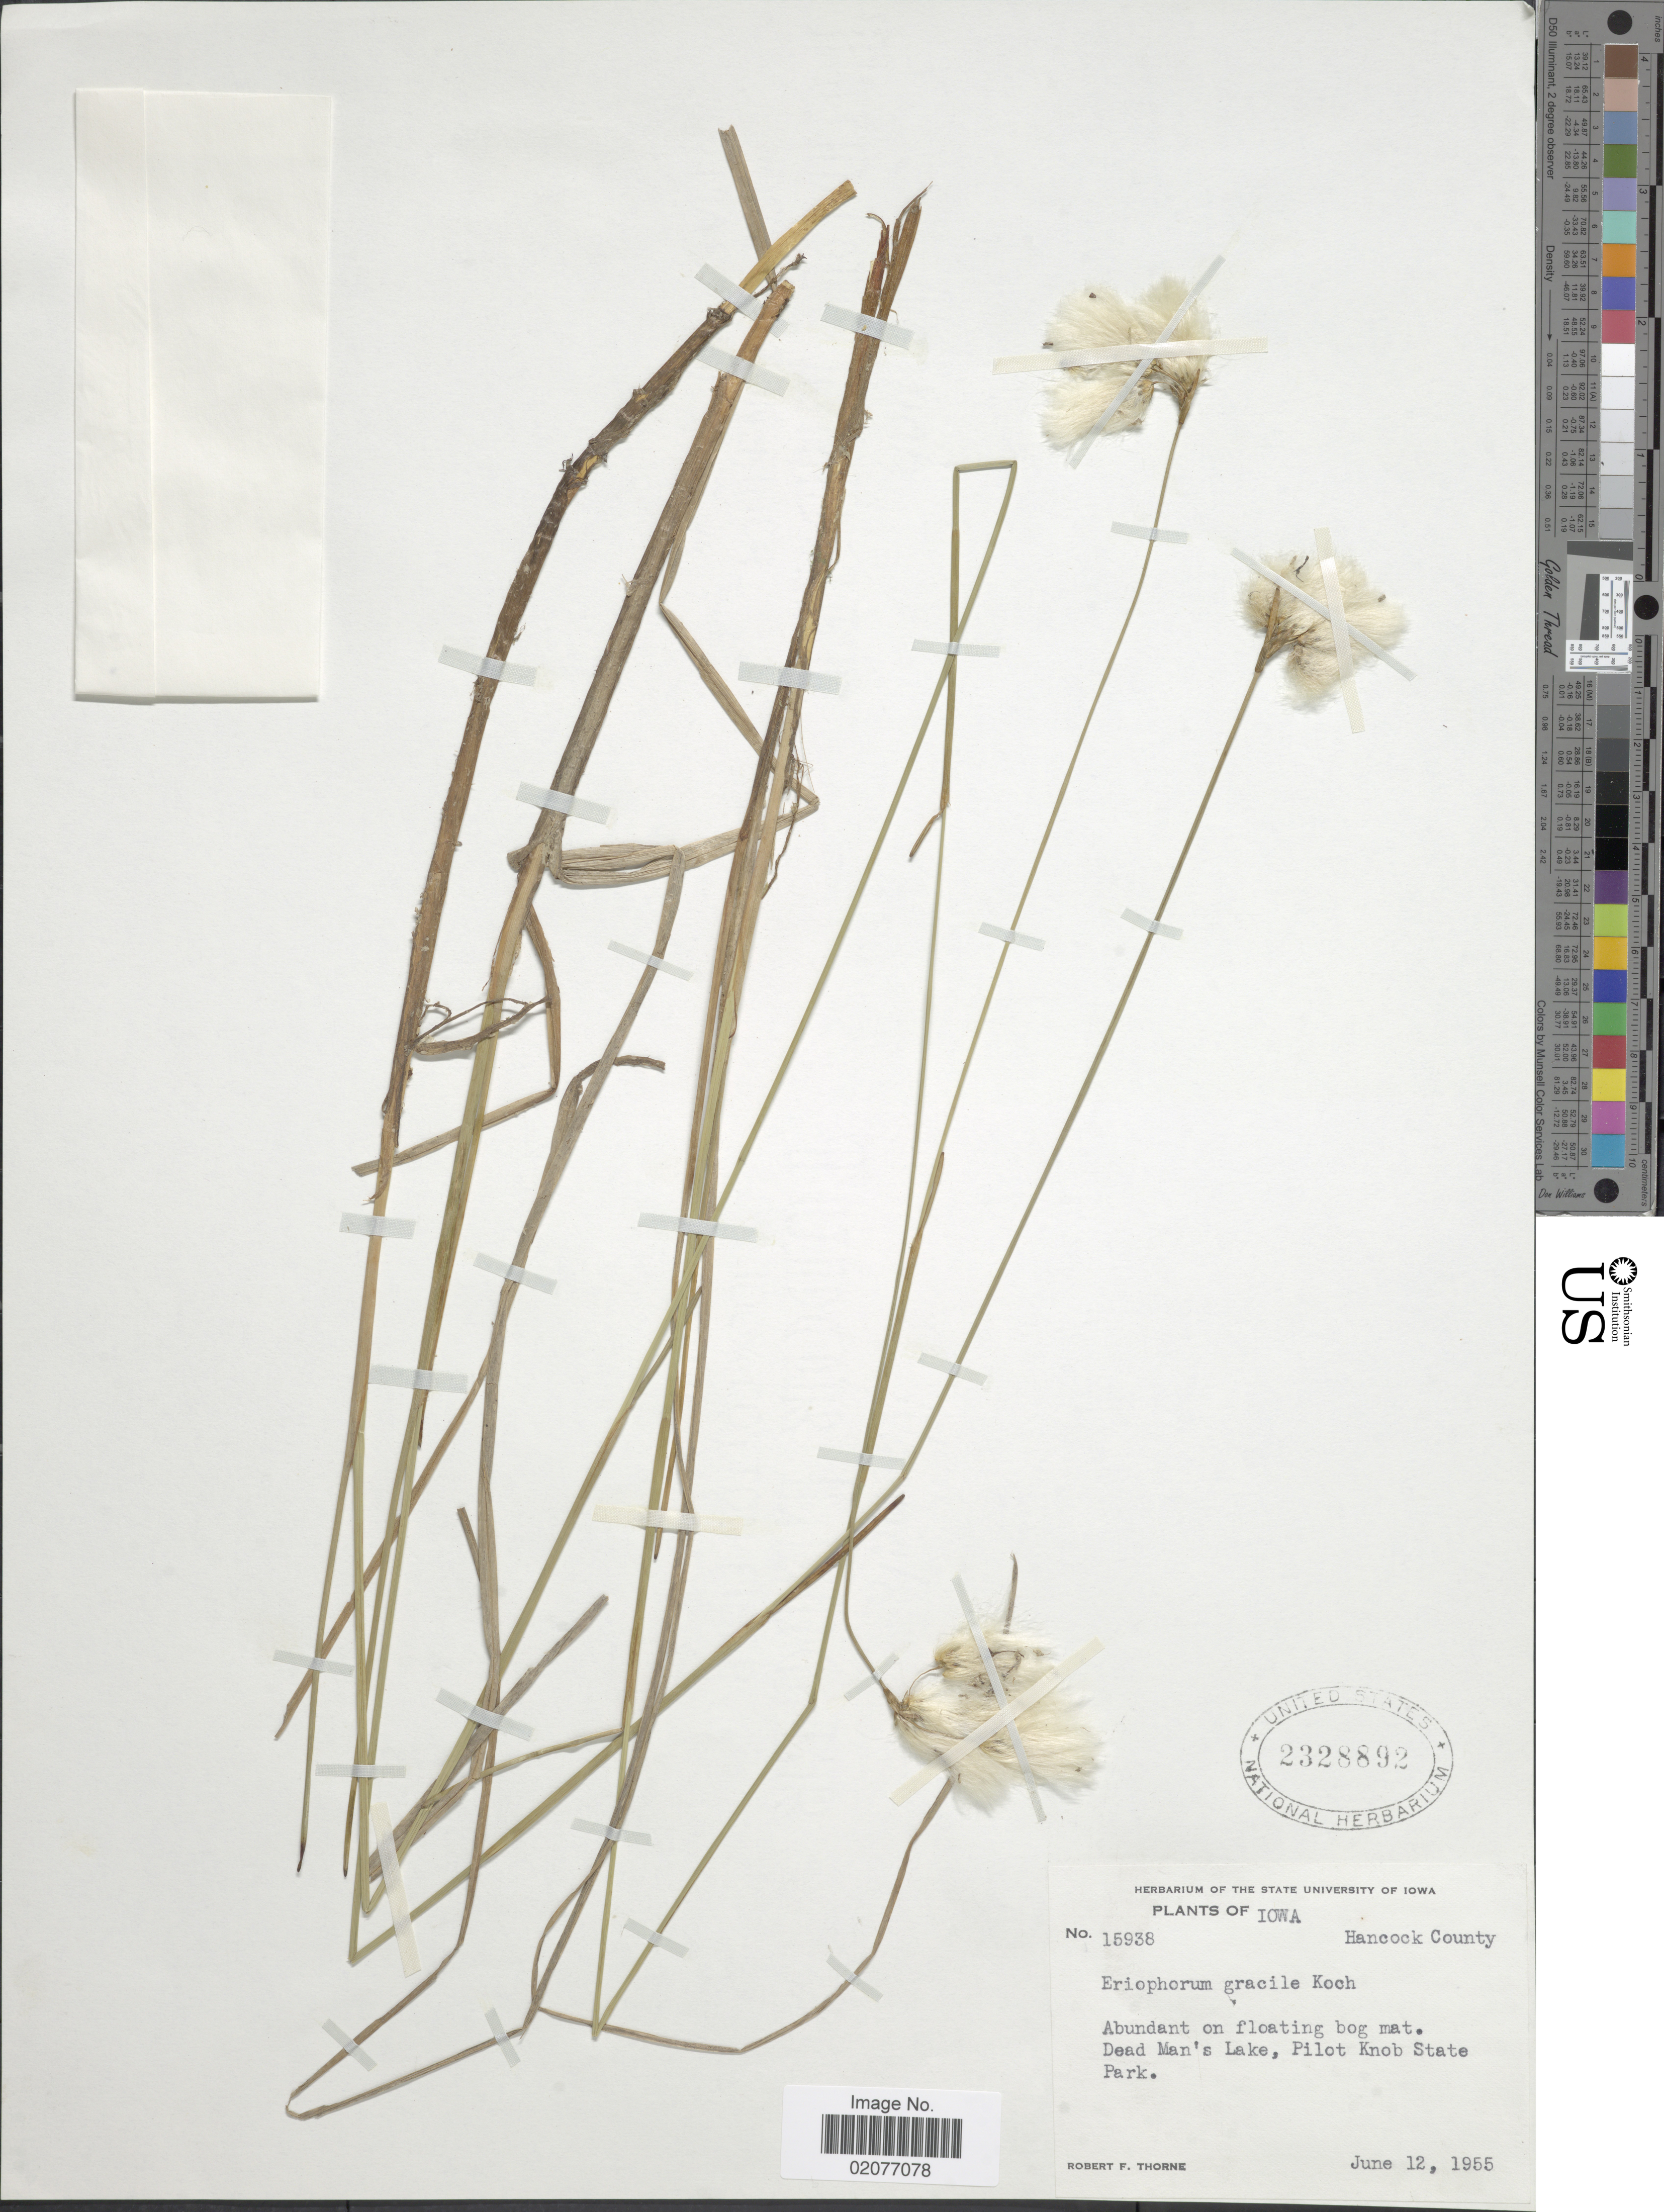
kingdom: Plantae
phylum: Tracheophyta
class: Liliopsida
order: Poales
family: Cyperaceae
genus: Eriophorum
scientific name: Eriophorum gracile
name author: W.D.J. Koch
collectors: R. F. Thorne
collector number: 15938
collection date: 1955-06-12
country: United States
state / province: Iowa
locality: Hancock County, Dead Man's Lake, Pilot Knob State Park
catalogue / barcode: US 2328892